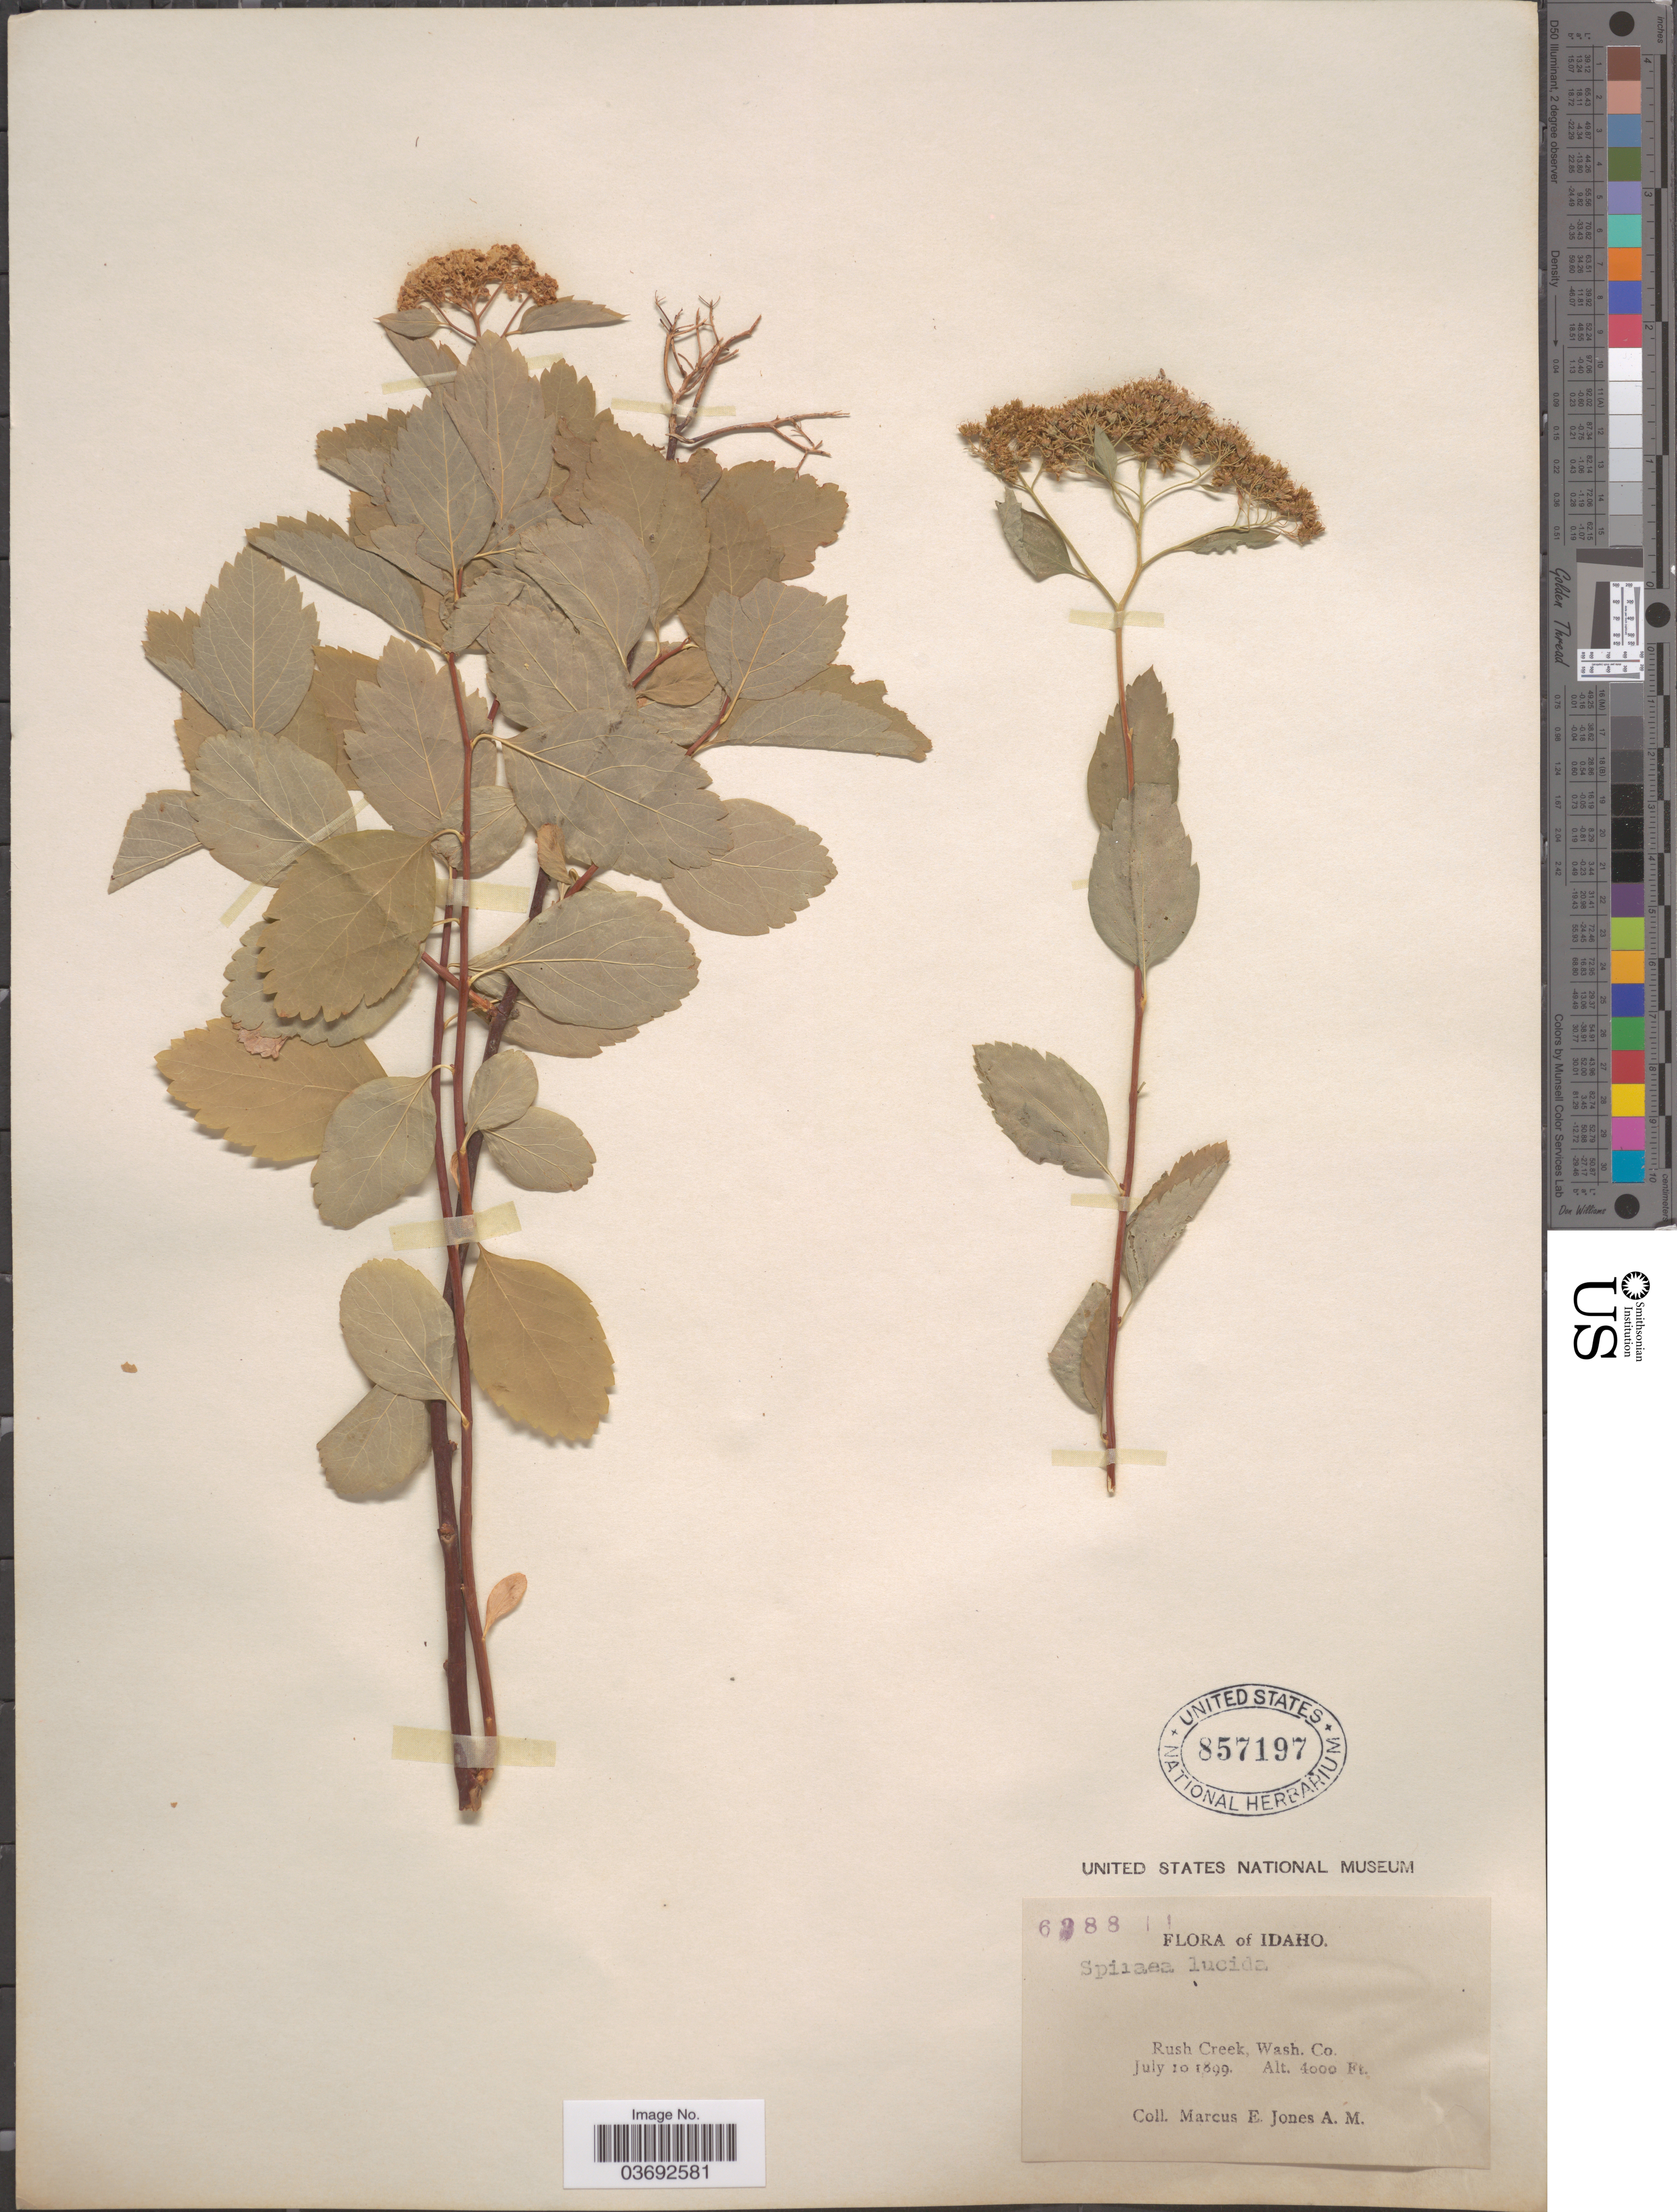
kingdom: Plantae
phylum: Tracheophyta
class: Magnoliopsida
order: Rosales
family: Rosaceae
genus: Spiraea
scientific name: Spiraea lucida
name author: Douglas ex Greene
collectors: M. E. Jones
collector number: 6388*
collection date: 1899-07-10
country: United States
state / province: Idaho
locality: Rush Creek, Wash. Co.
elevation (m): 1219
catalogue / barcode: US 857197